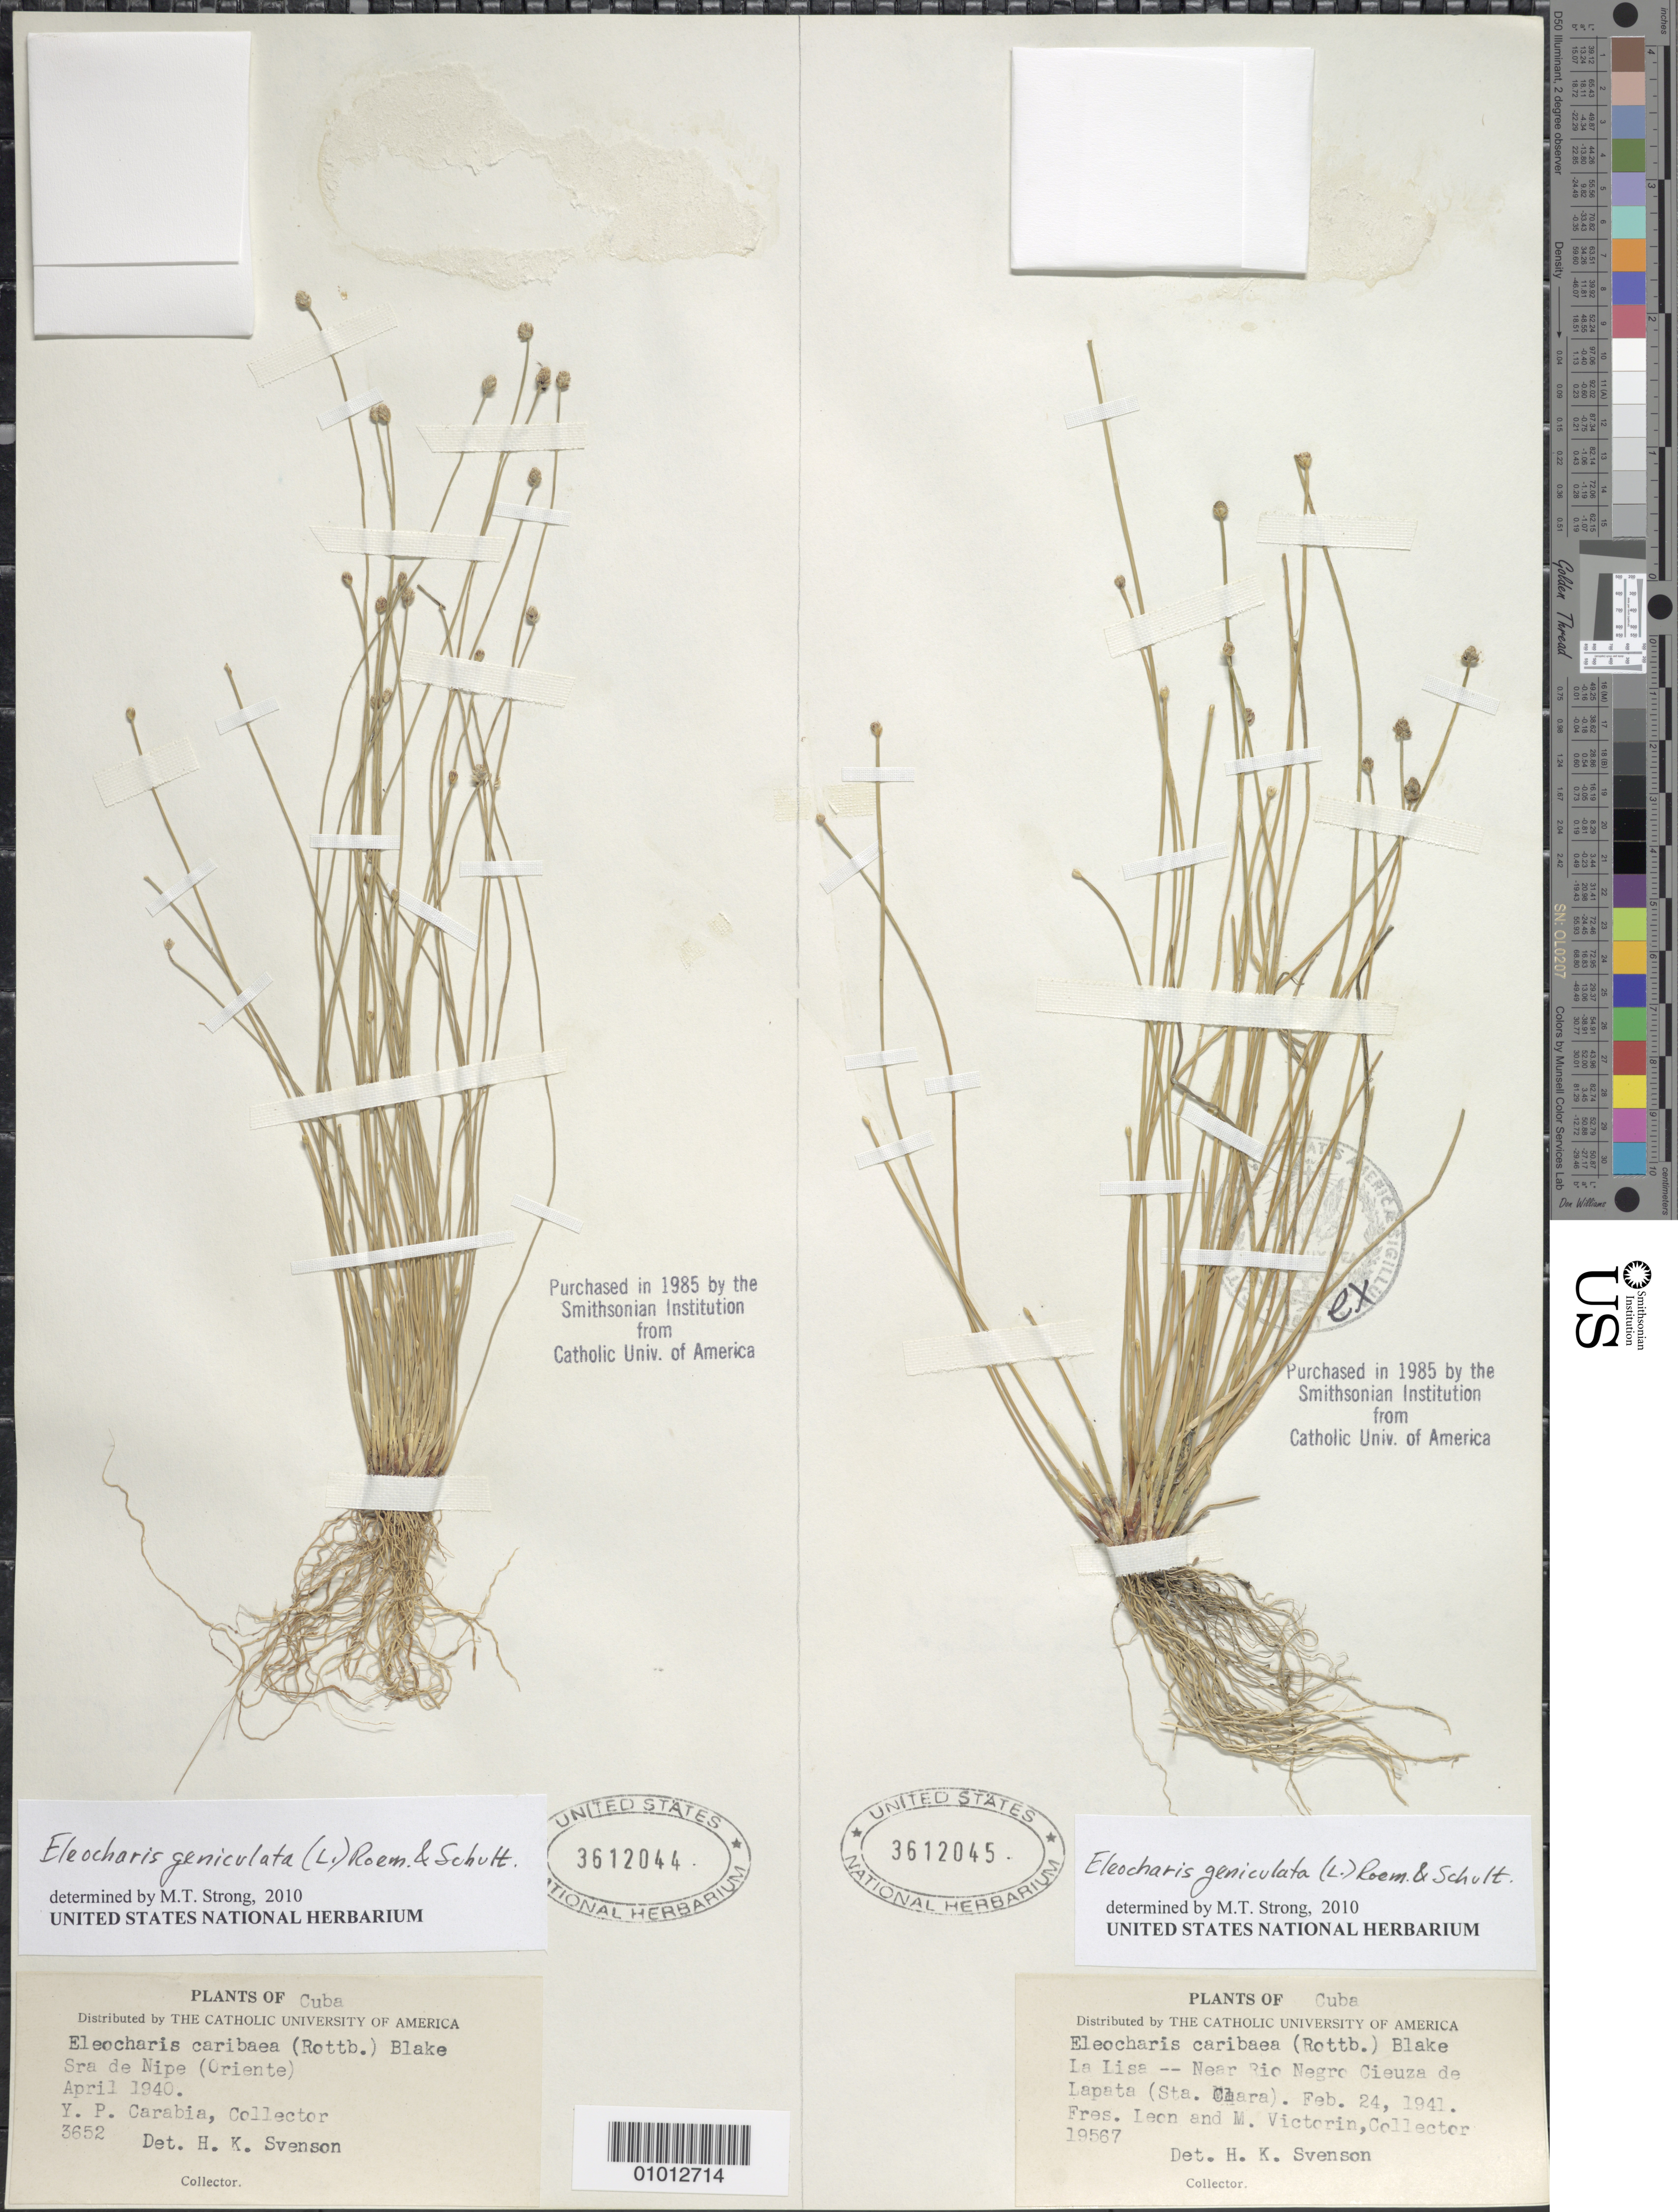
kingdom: Plantae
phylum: Tracheophyta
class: Liliopsida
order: Poales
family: Cyperaceae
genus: Eleocharis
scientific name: Eleocharis geniculata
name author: (L.) Roem. & Schult.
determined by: Strong, M. T., (US), Smithsonian Institution - National Museum of Natural History (UNITED STATES)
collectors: Y. Carabia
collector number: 3652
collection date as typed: Apr 1940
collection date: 1940-04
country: Cuba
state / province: Holguín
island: Cuba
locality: Sierra de Nipe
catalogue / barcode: US 3612044